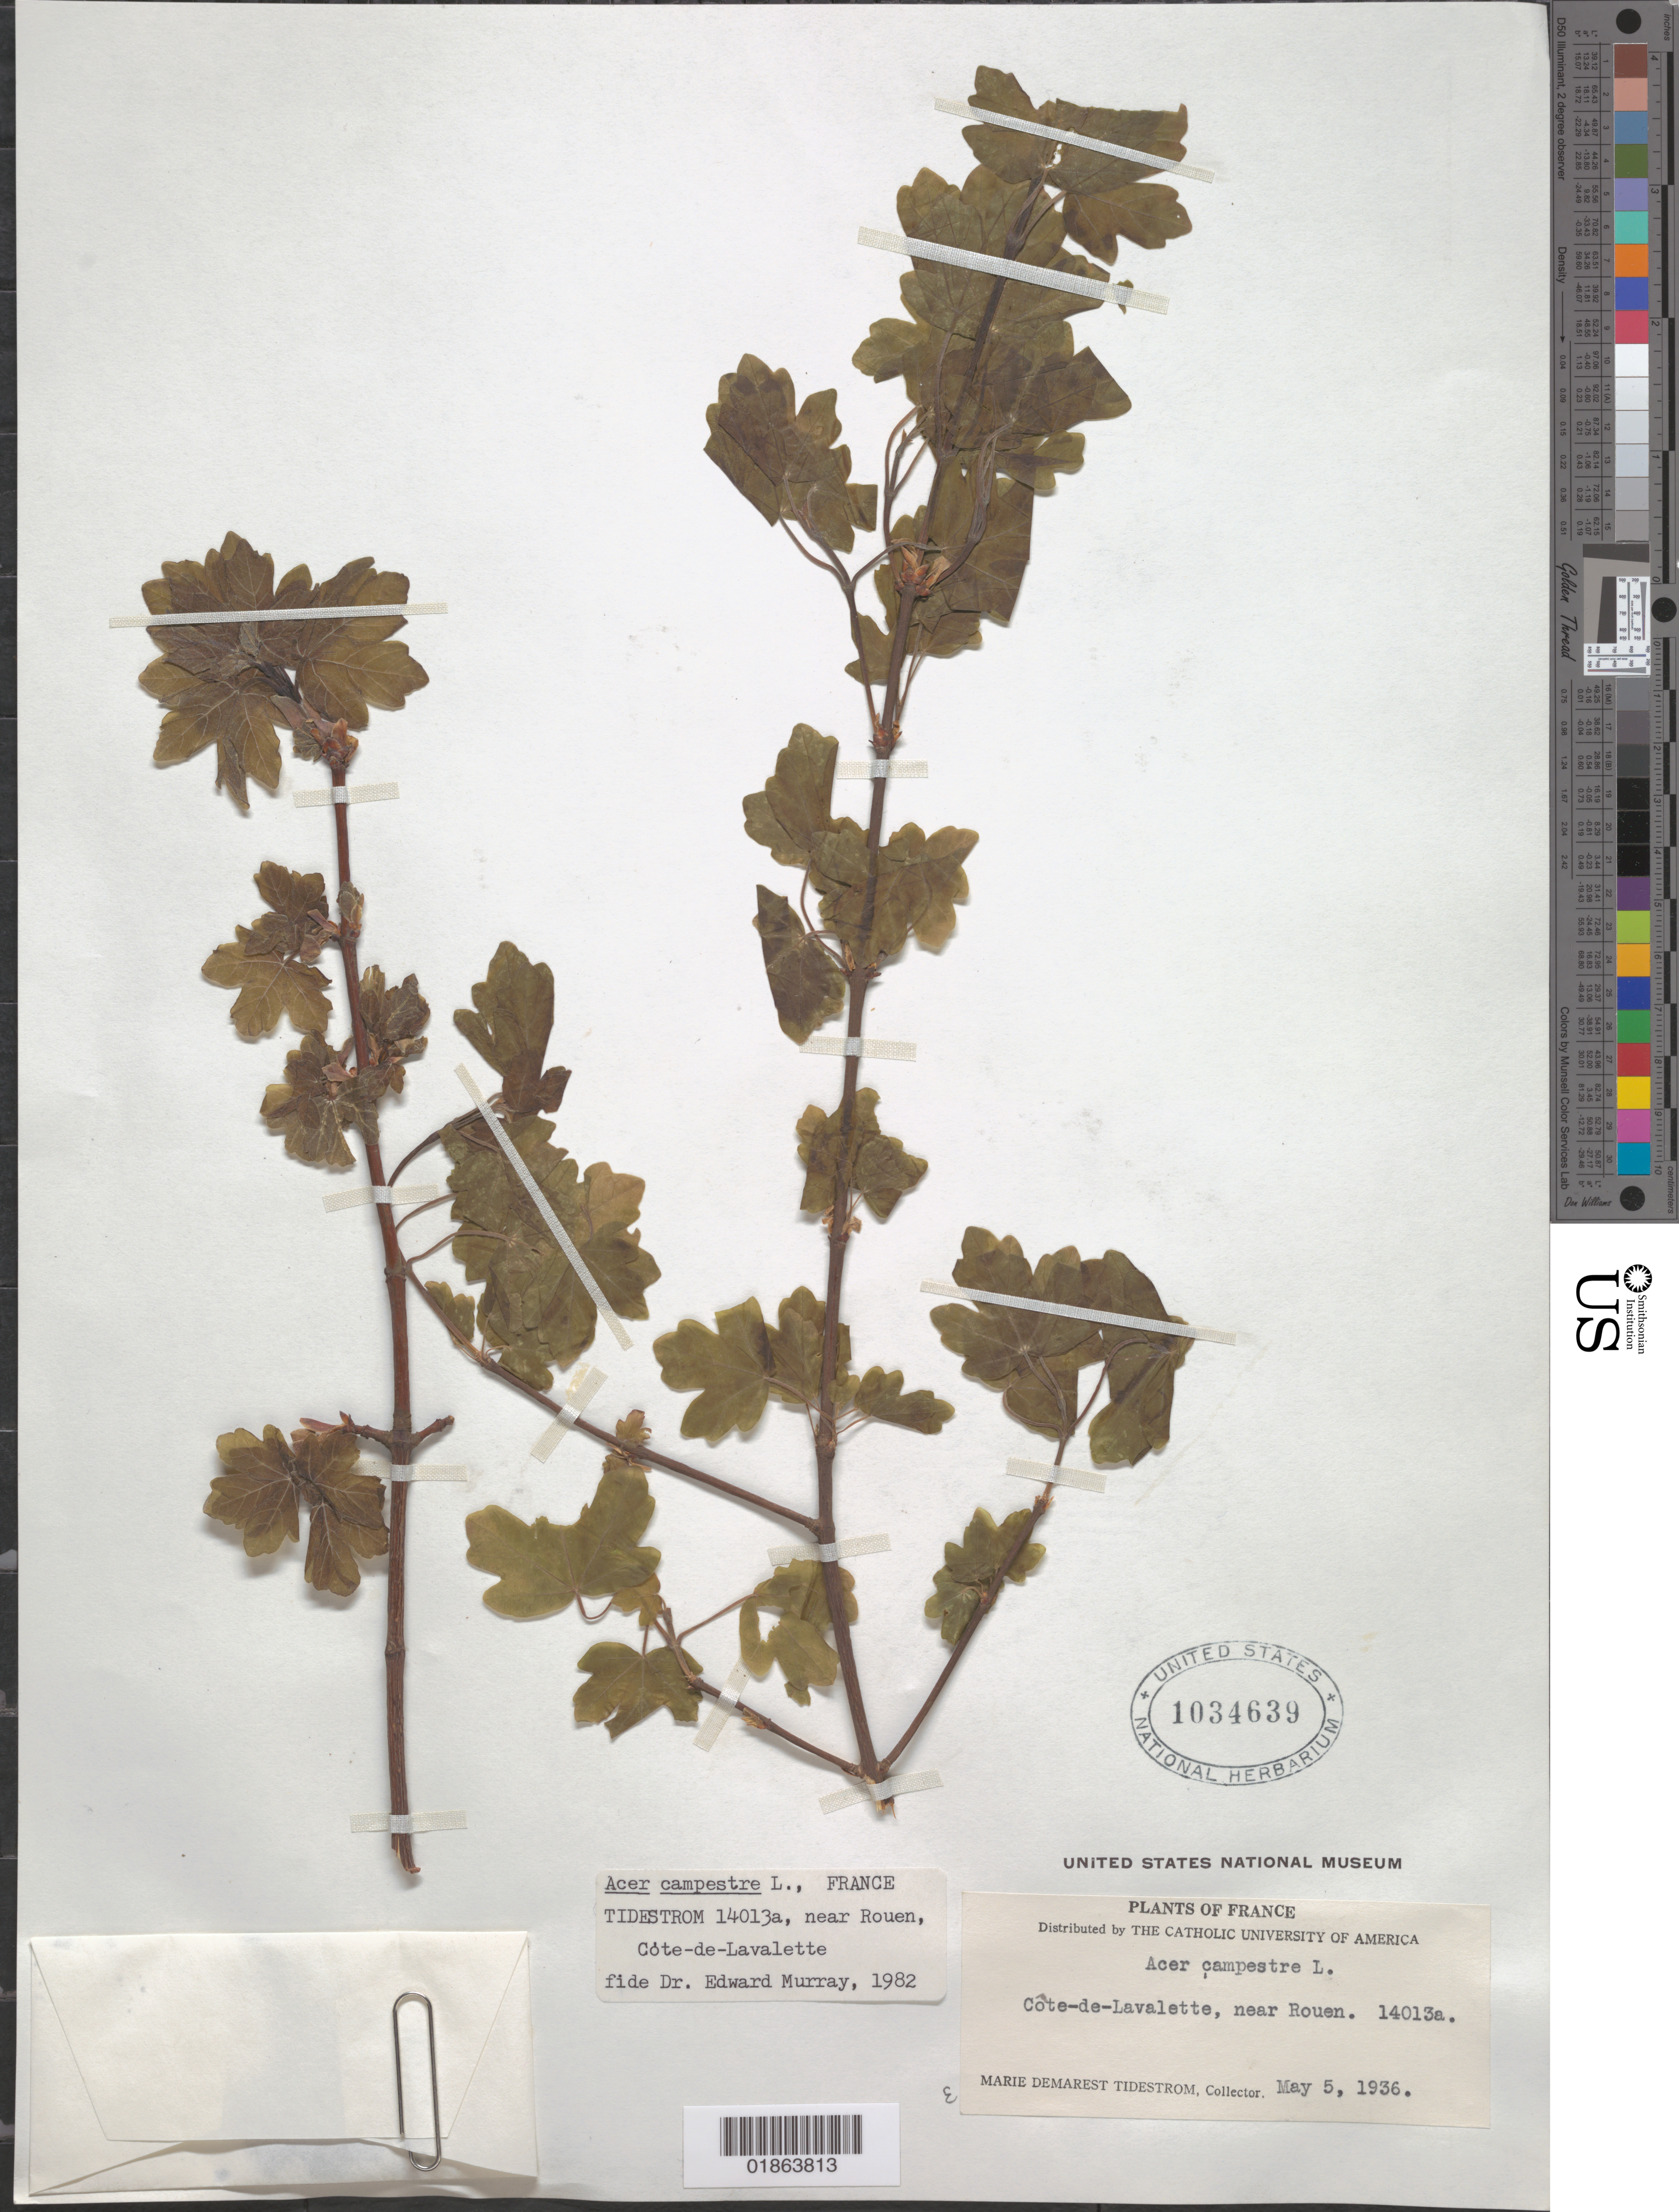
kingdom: Plantae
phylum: Tracheophyta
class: Magnoliopsida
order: Sapindales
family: Sapindaceae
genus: Acer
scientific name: Acer campestre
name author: L.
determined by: Murray, Edward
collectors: M. Tidestrom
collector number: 14013 a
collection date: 1936-05-05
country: France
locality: Côte-de-Lavalette, near Rouen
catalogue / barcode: US 1034639